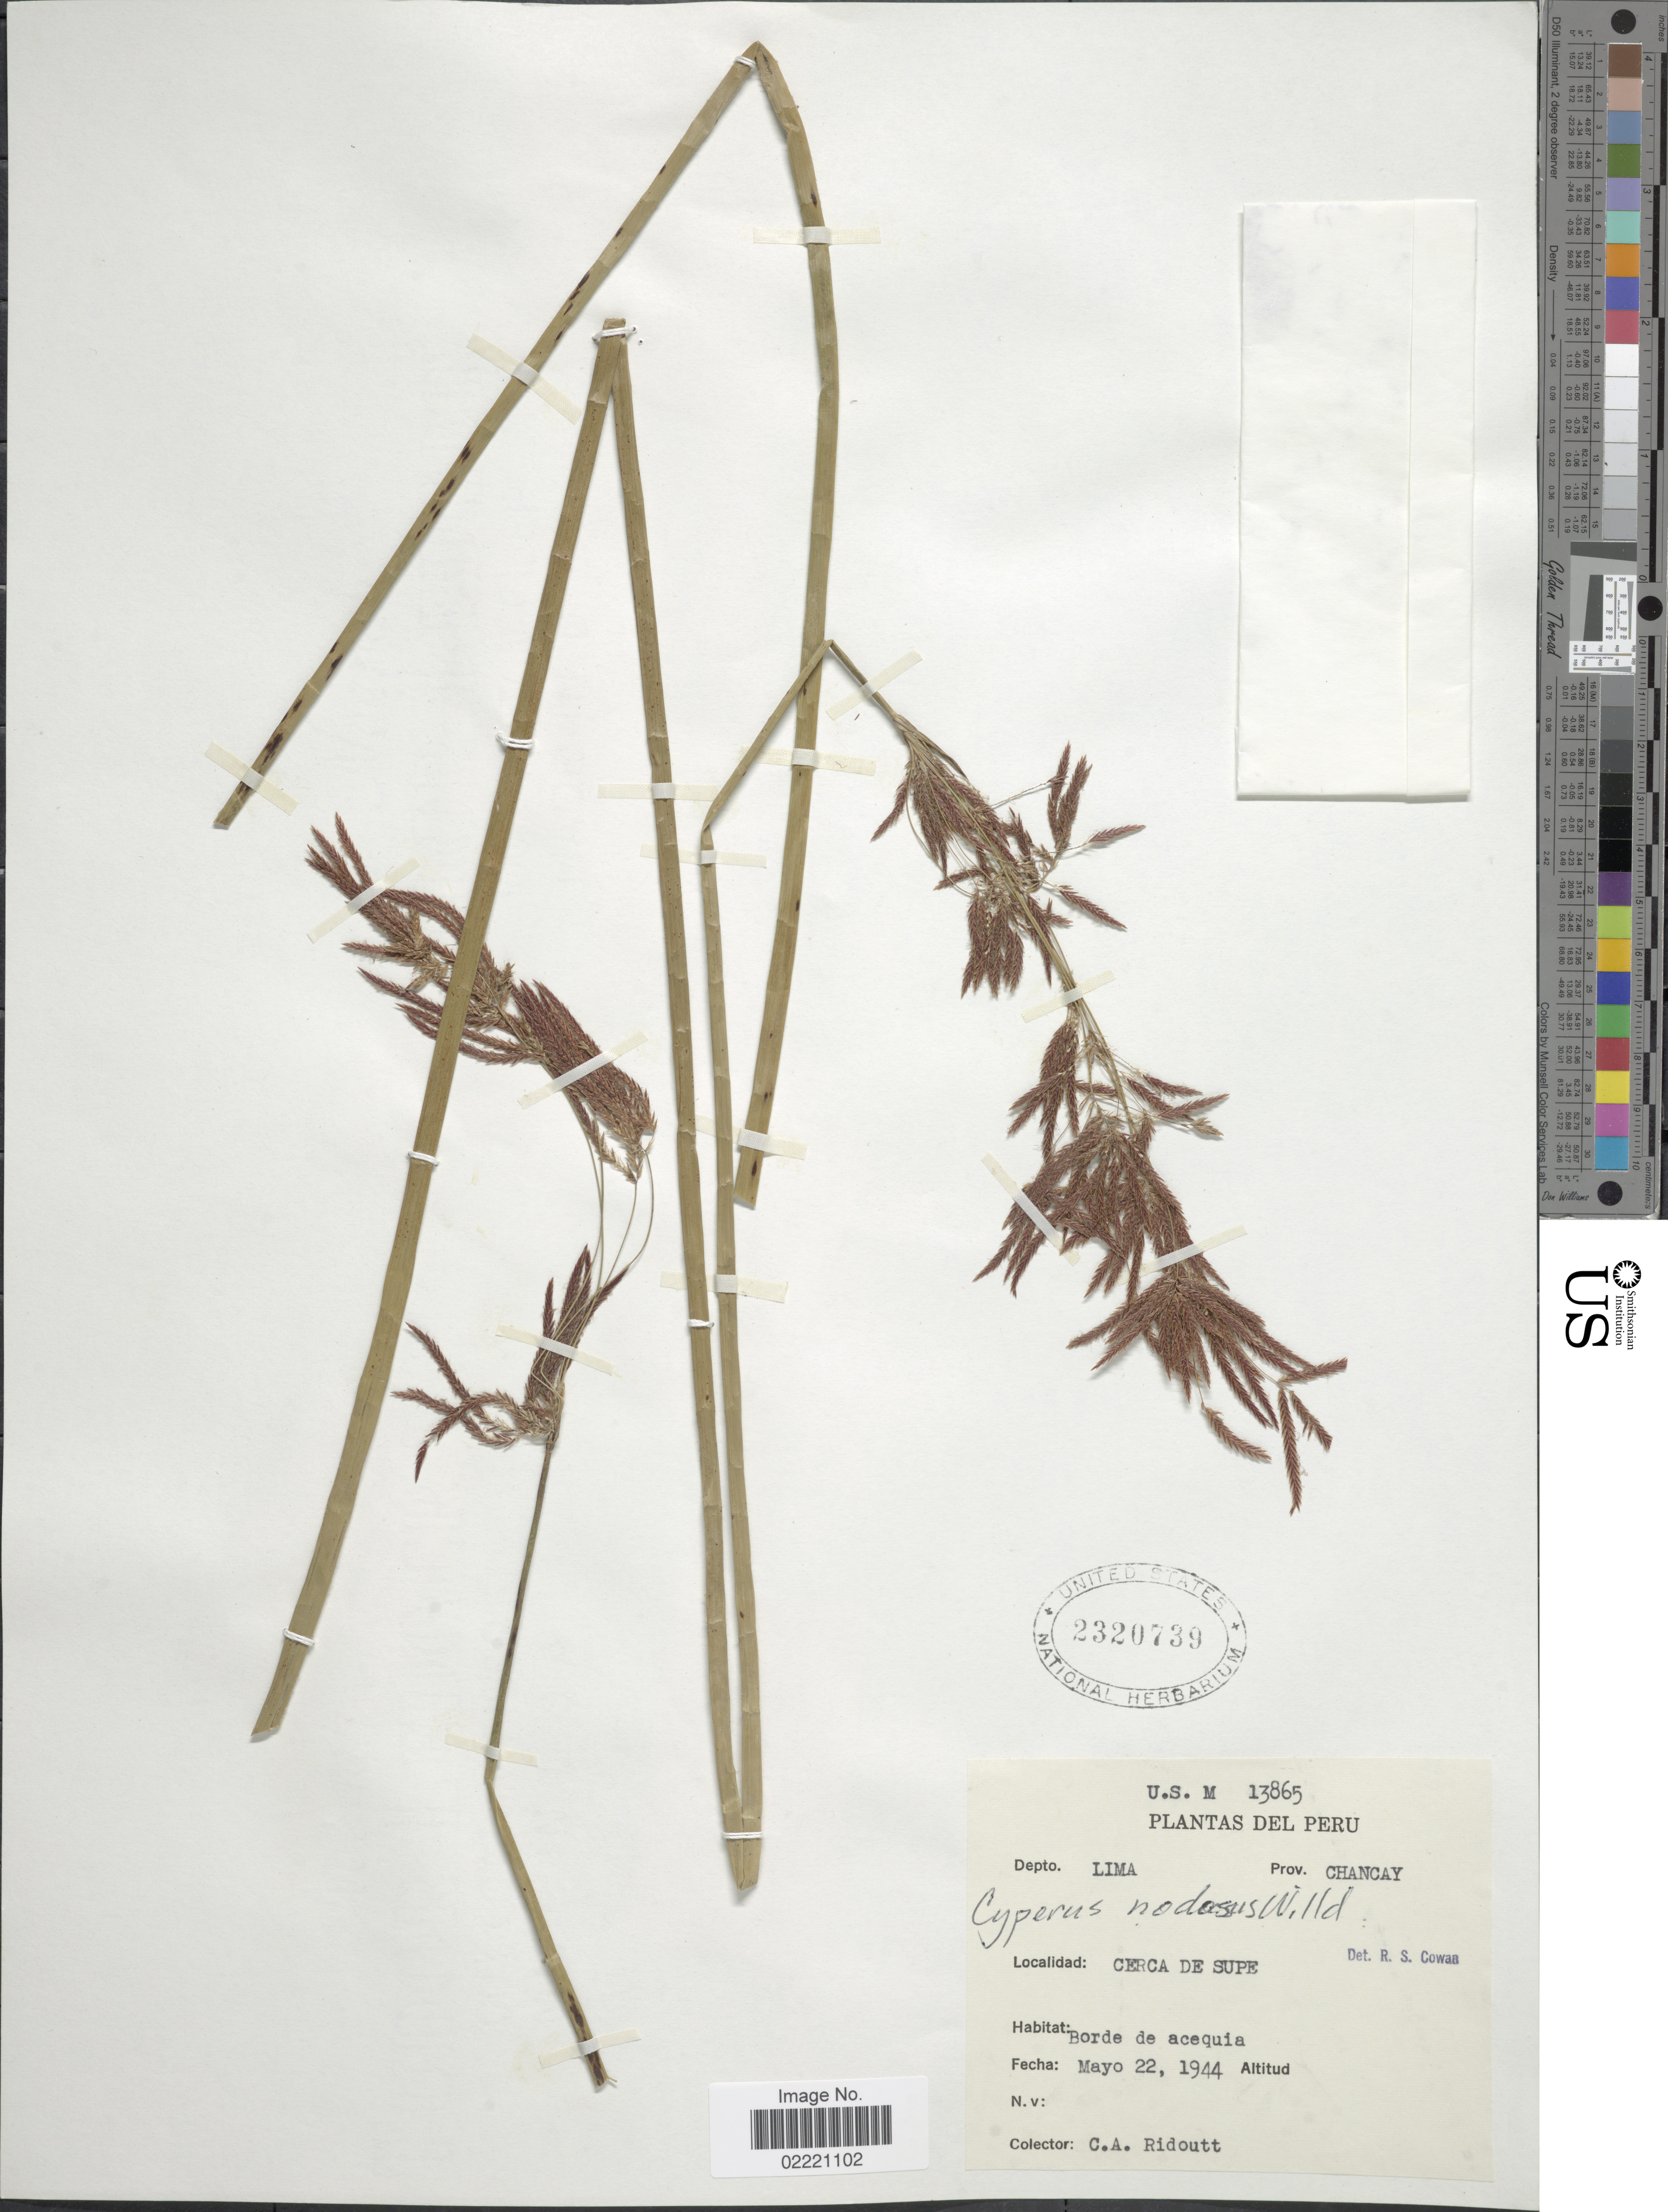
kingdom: Plantae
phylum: Tracheophyta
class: Liliopsida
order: Poales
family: Cyperaceae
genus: Cyperus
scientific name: Cyperus articulatus var. nodosus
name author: (Bonpl. ex Humb. & Willd.) Kük.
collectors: C. Ridoutt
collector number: USM13865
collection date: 1944-05-22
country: Peru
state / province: Lima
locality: Prov. Chancay, Cerca de Supe, Borde de acequia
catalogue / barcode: US 2320739